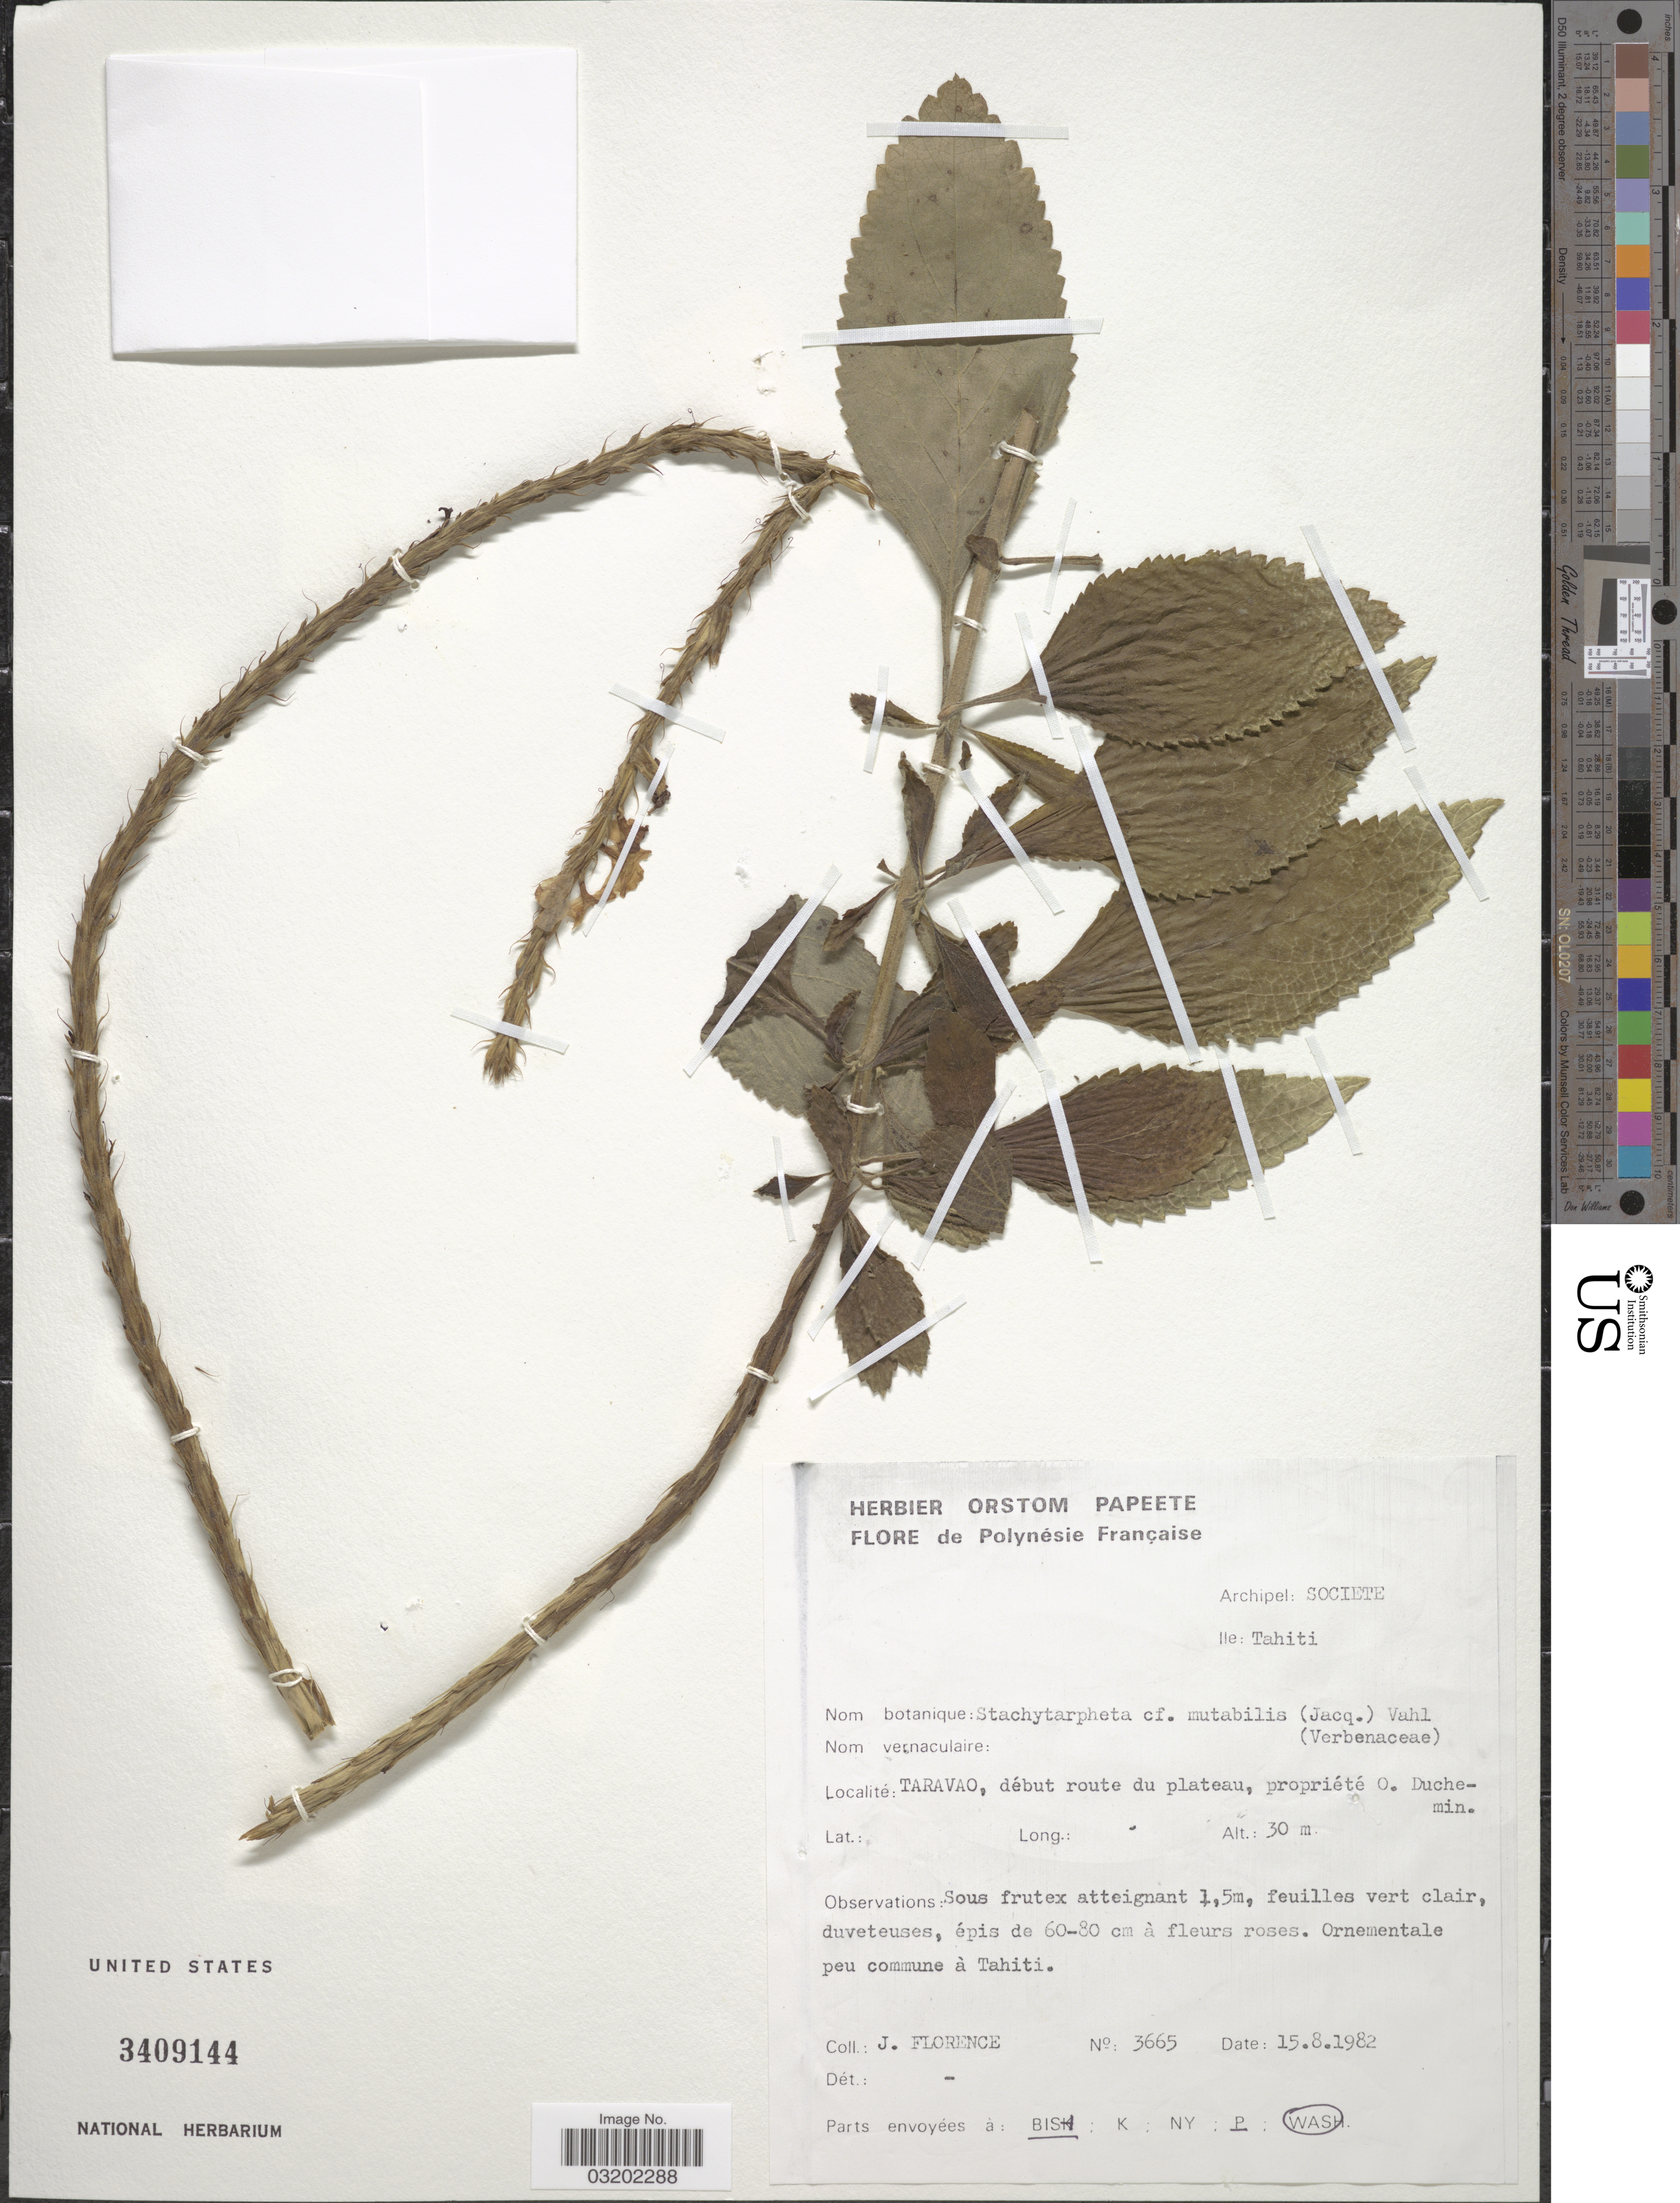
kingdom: Plantae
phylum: Tracheophyta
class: Magnoliopsida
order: Lamiales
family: Verbenaceae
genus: Stachytarpheta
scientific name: Stachytarpheta mutabilis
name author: (Jacq.) Vahl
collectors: J. Florence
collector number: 3665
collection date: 1982-08-15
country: French Polynesia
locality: Archipel: Societe. Ile: Tahiti. Taravao, début route du plateau, propriété O. Duchemin.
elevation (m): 30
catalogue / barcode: US 3409144